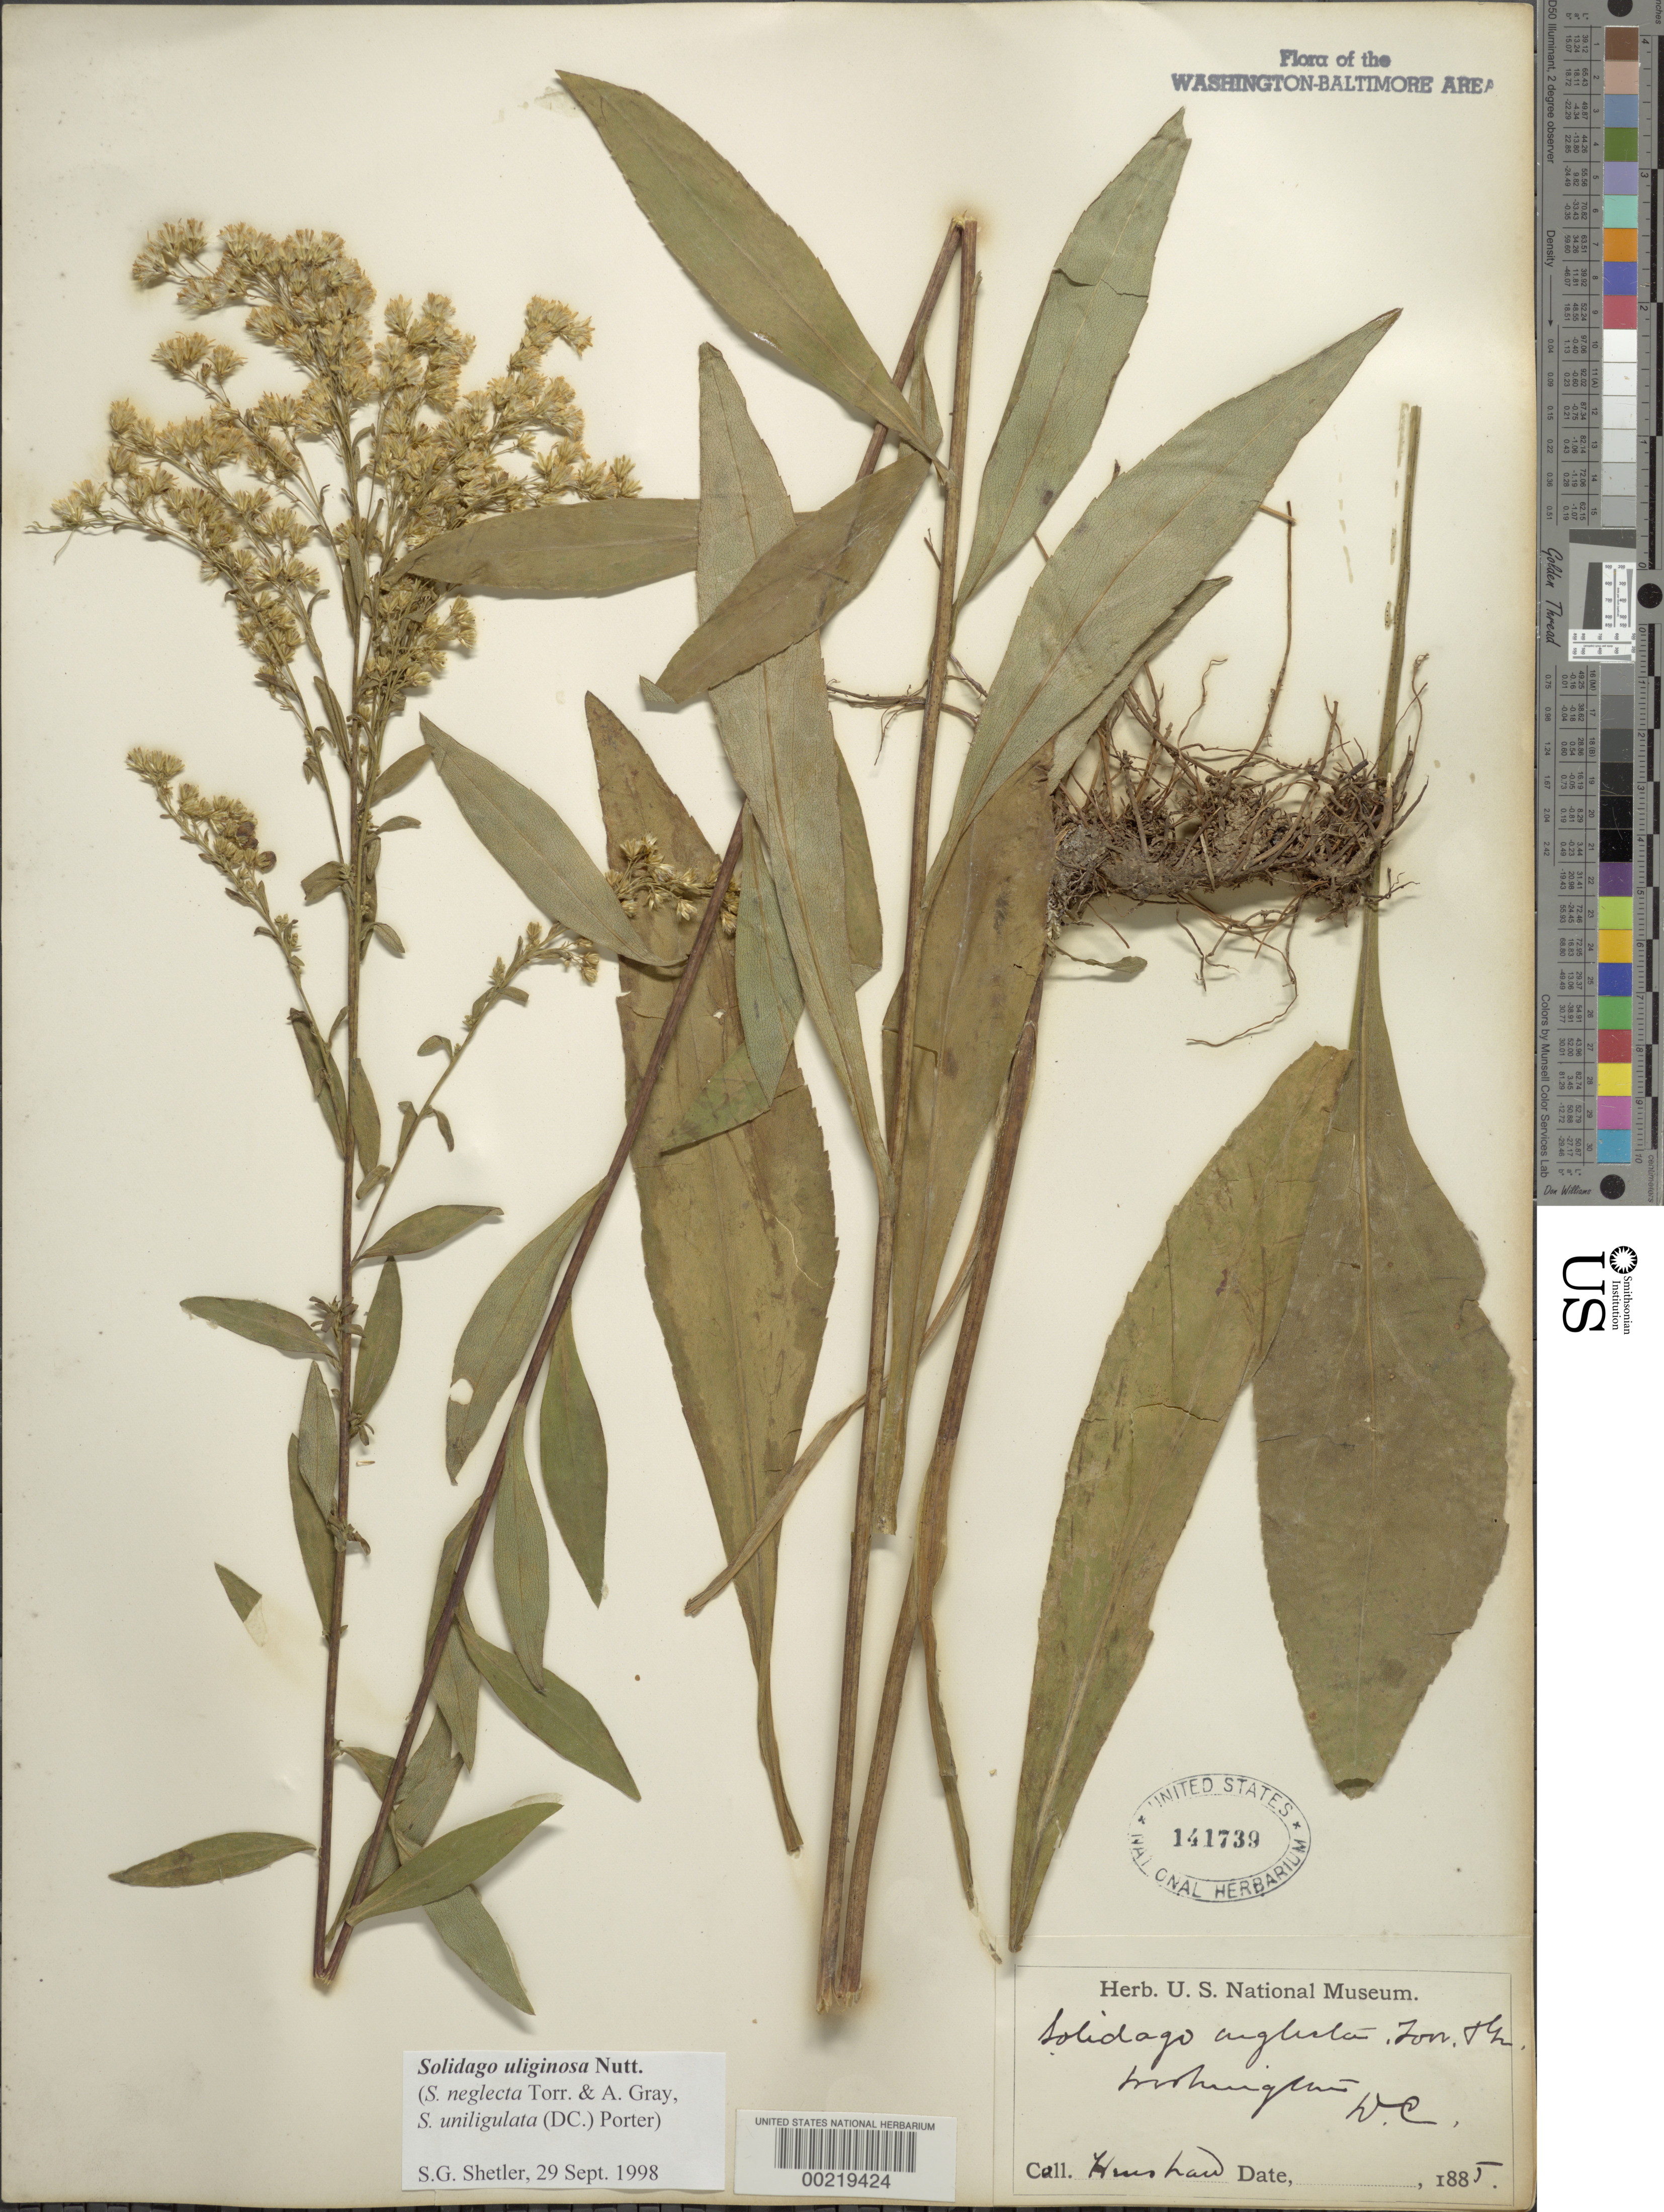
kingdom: Plantae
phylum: Tracheophyta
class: Magnoliopsida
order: Asterales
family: Asteraceae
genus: Solidago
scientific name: Solidago uliginosa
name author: Nutt.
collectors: H. Henshaw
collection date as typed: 1885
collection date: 1885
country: United States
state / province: District of Columbia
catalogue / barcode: US 141739